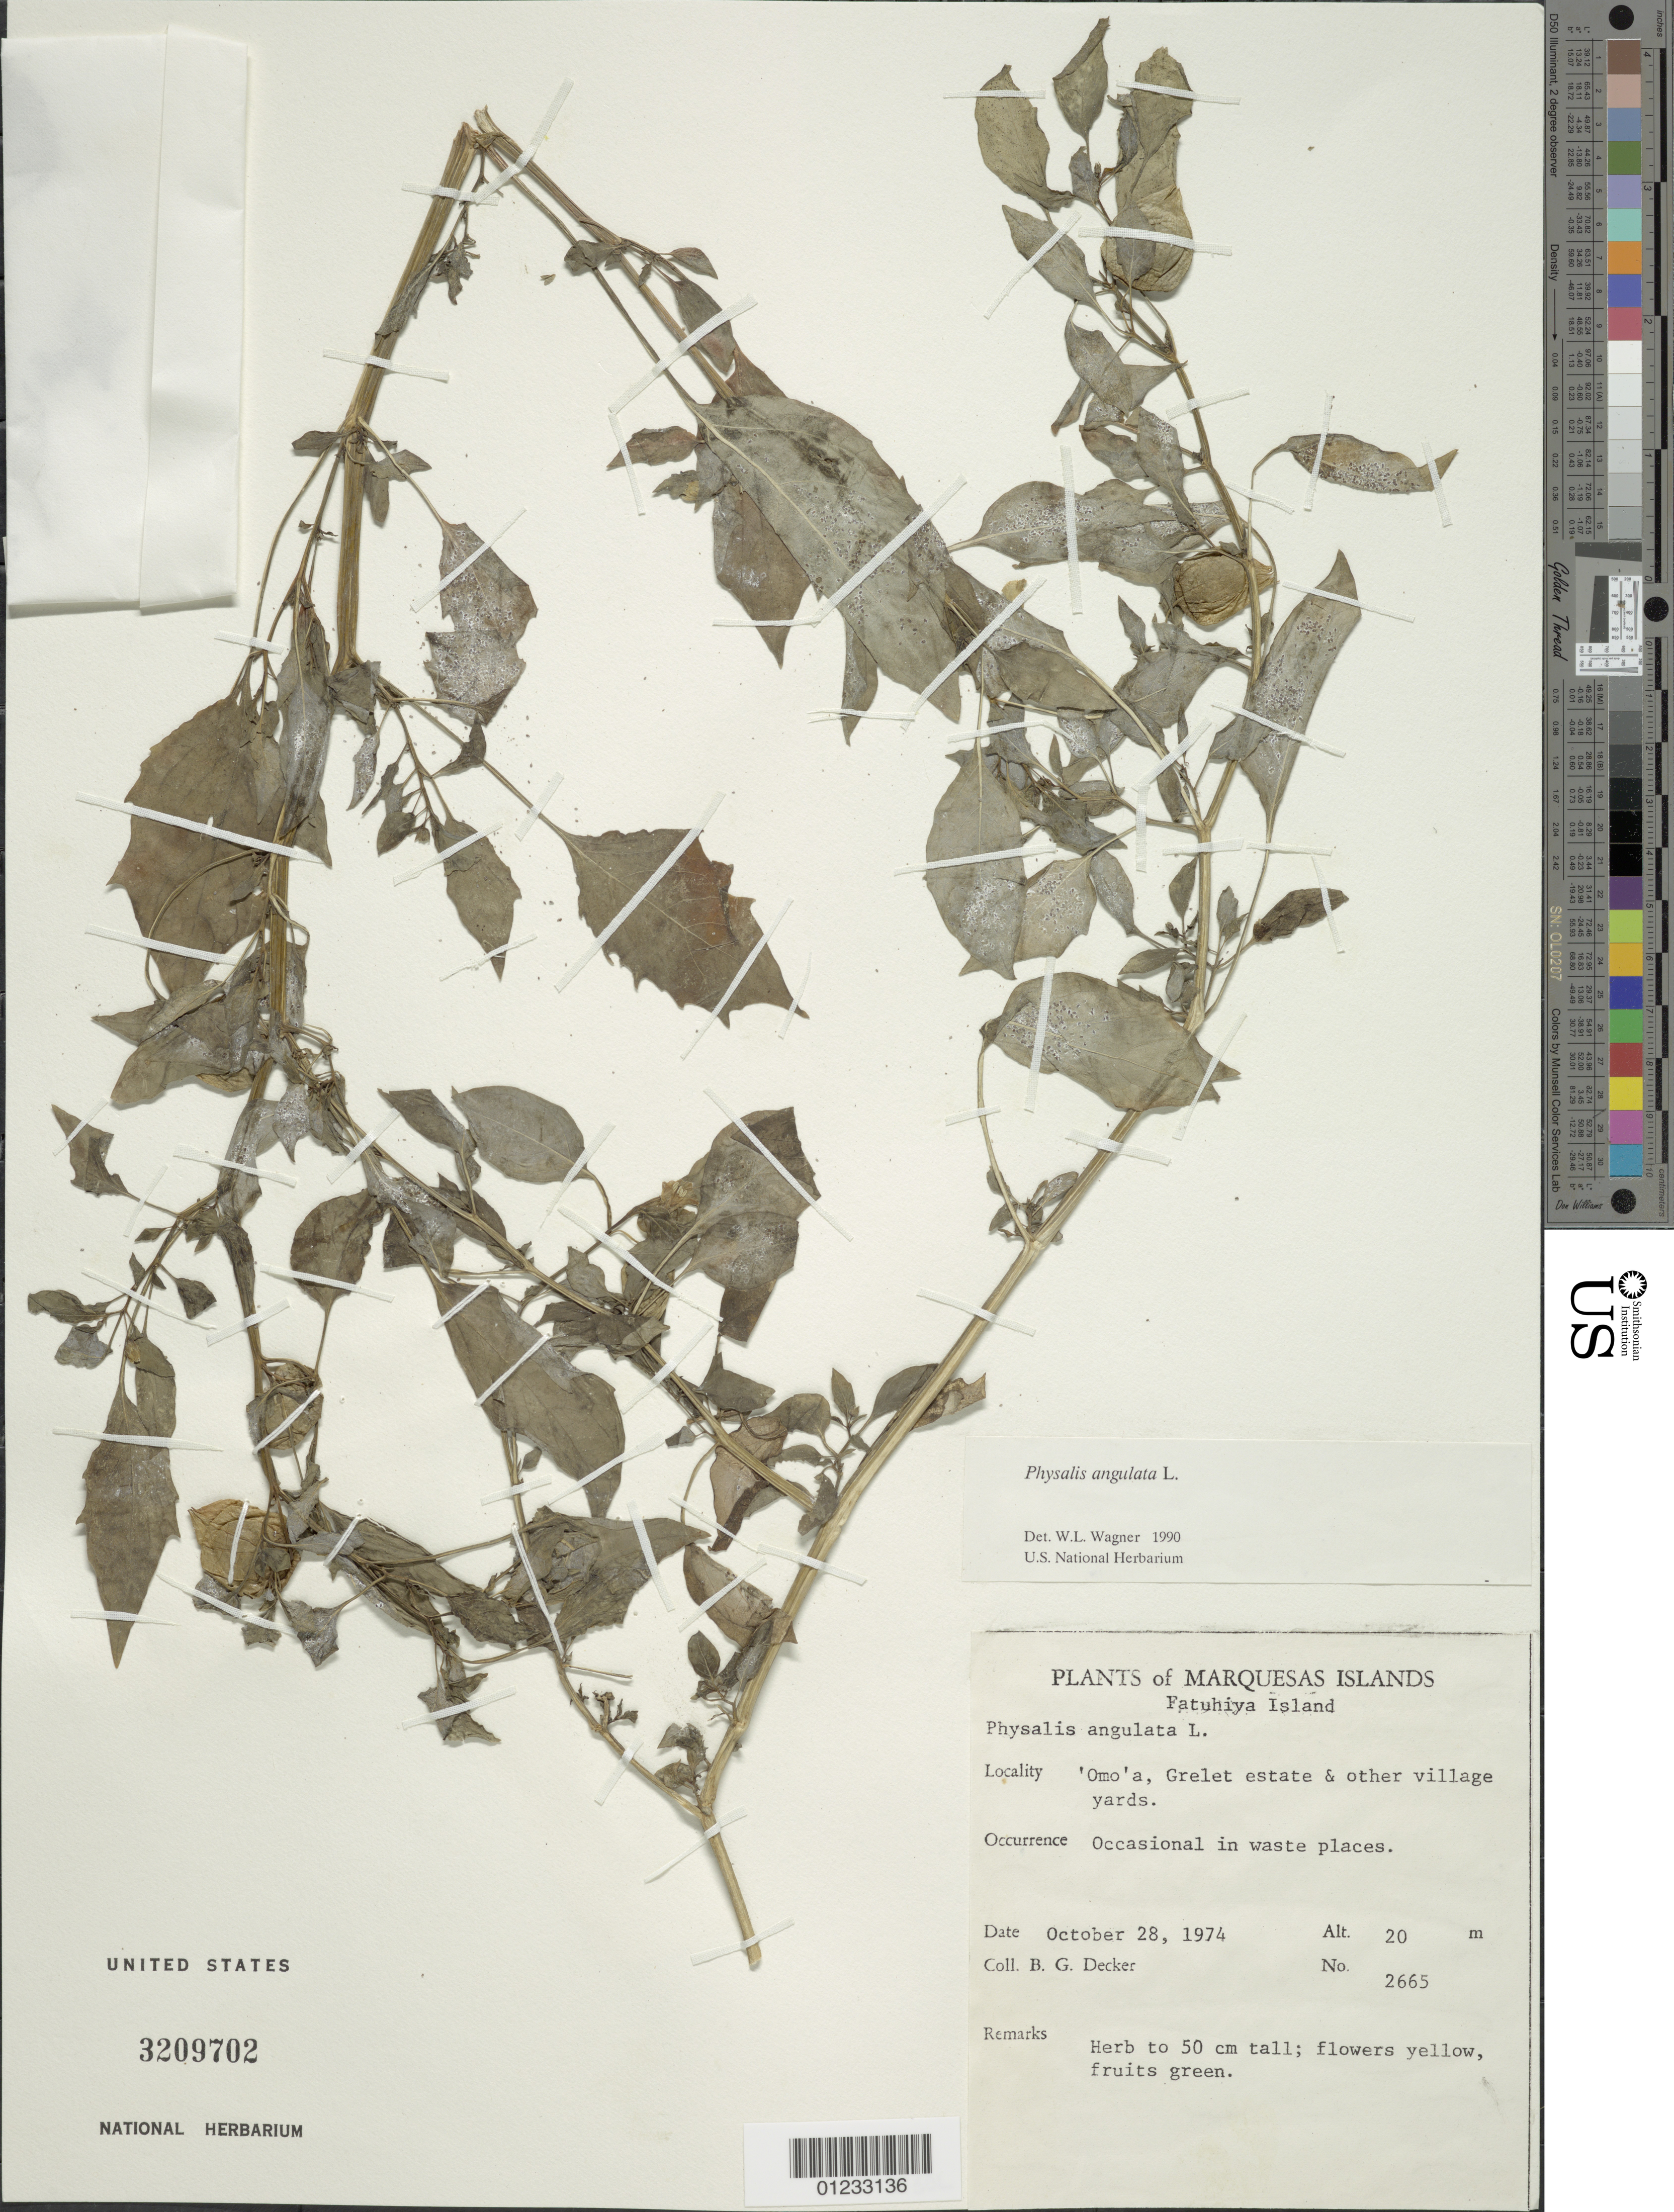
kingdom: Plantae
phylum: Tracheophyta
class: Magnoliopsida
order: Solanales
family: Solanaceae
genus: Physalis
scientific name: Physalis angulata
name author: L.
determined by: Wagner, W. L., (BOT), Smithsonian Institution - National Museum of Natural History (UNITED STATES)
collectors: B. G. Decker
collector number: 2665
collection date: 1974-10-28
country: French Polynesia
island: Fatu Hiva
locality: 'Omo'a, Grelet Estate and other village yards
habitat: Occasional in waste places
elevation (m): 20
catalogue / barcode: US 3209702